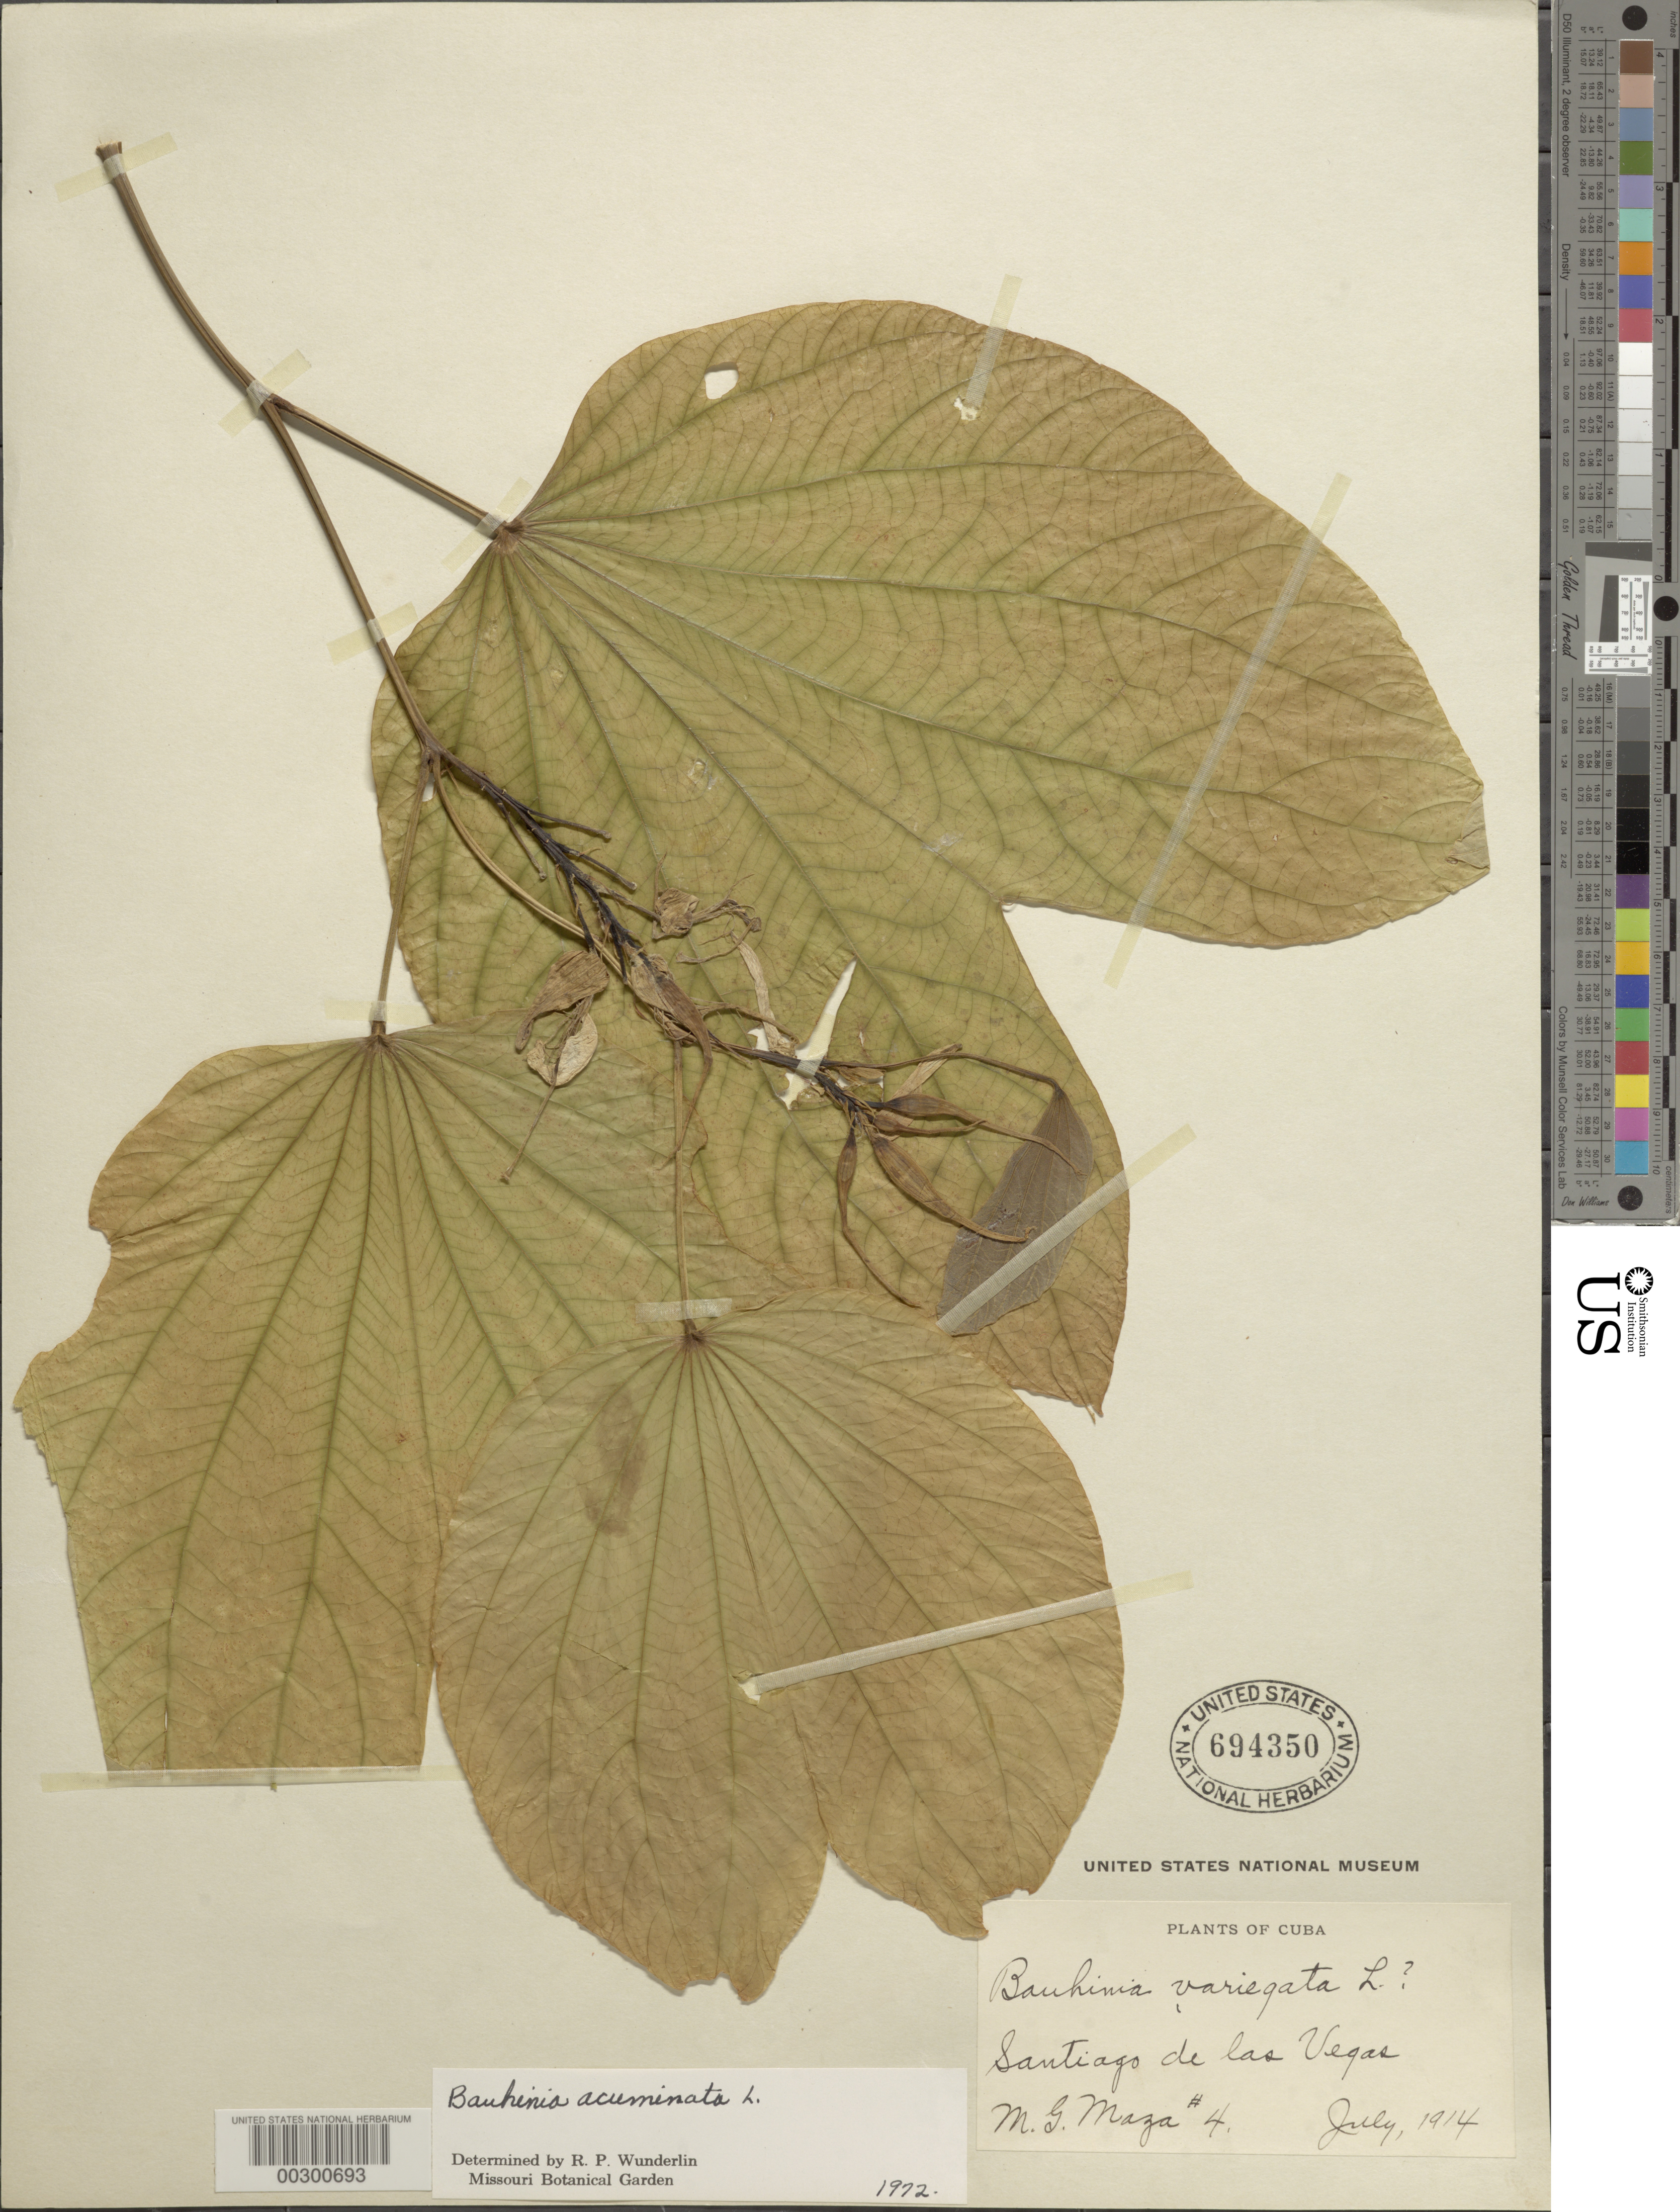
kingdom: Plantae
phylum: Tracheophyta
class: Magnoliopsida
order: Fabales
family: Fabaceae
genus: Bauhinia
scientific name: Bauhinia acuminata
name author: L.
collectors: M. Maza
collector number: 4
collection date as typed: Jul 1914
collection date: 1914-07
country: Cuba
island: Greater Antilles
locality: Santiago de Las Vegas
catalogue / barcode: US 694350